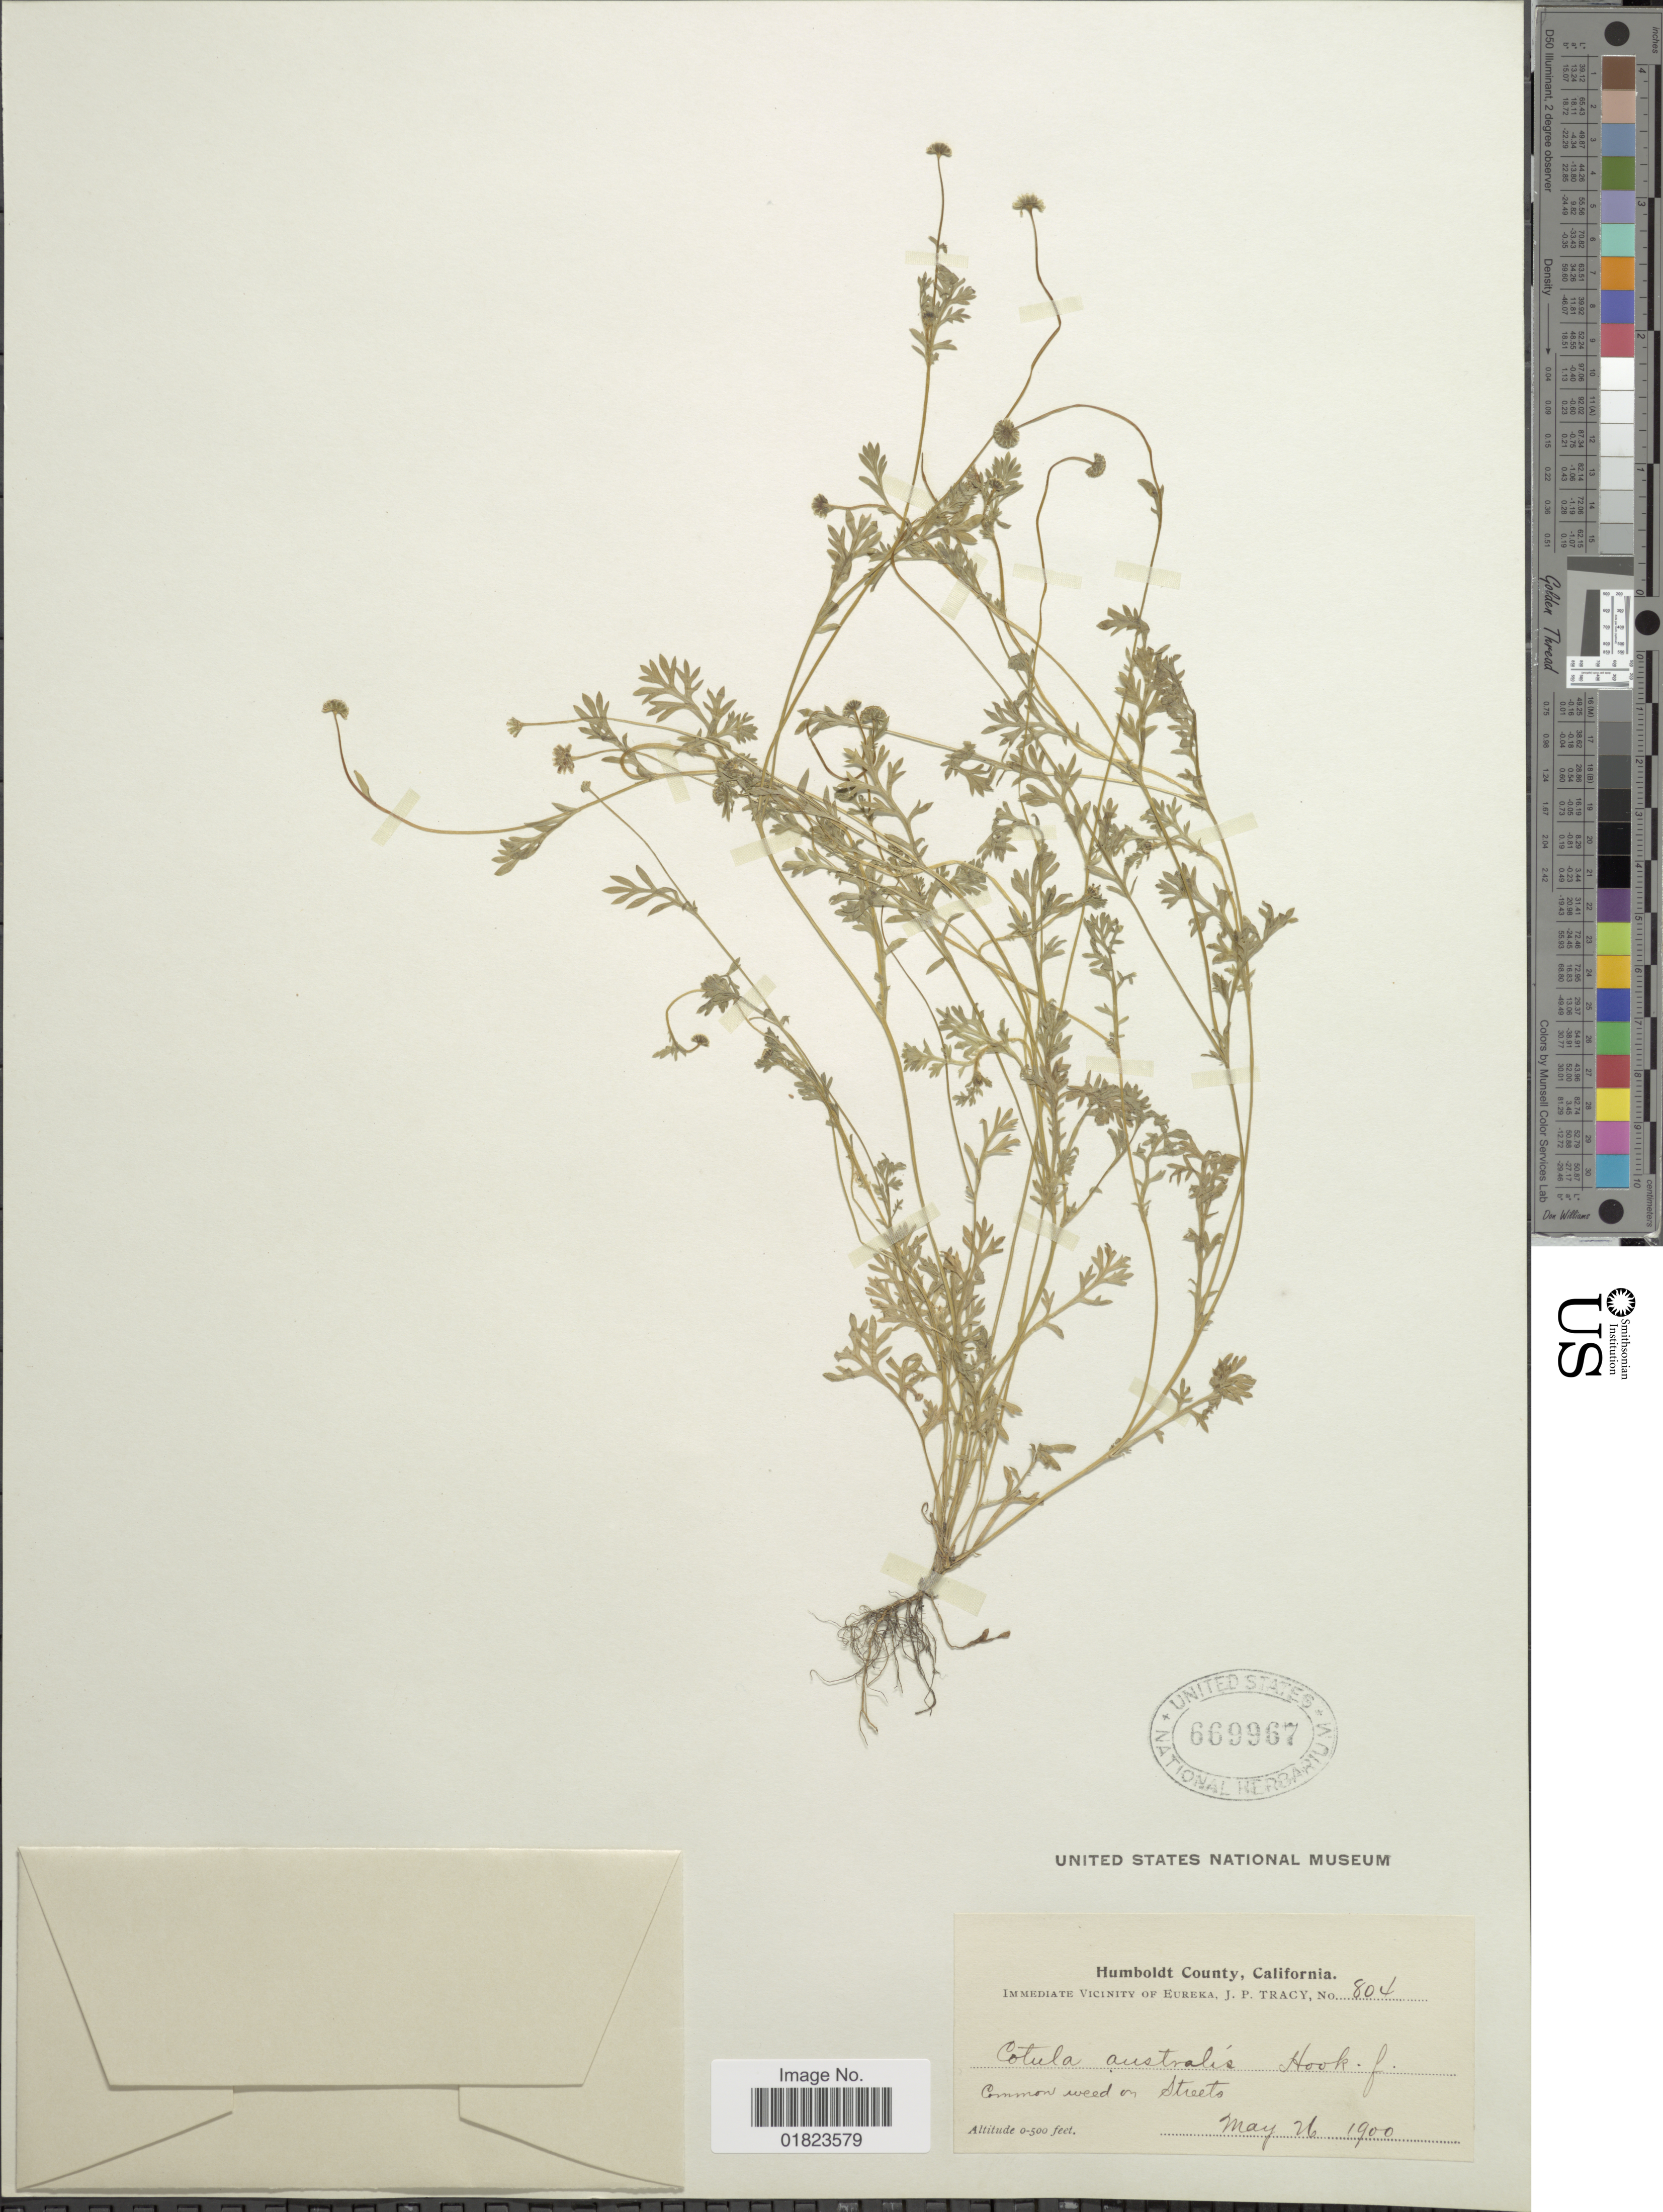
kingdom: Plantae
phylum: Tracheophyta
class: Magnoliopsida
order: Asterales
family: Asteraceae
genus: Cotula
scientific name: Cotula australis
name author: (Sieber ex Spreng.) Hook. f.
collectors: J. Tracy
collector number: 804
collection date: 1900-05-26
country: United States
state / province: California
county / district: Humboldt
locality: Humboldt County, California. On streets. Immediate Vicinity of Eureka.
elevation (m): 0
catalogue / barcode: US 669967